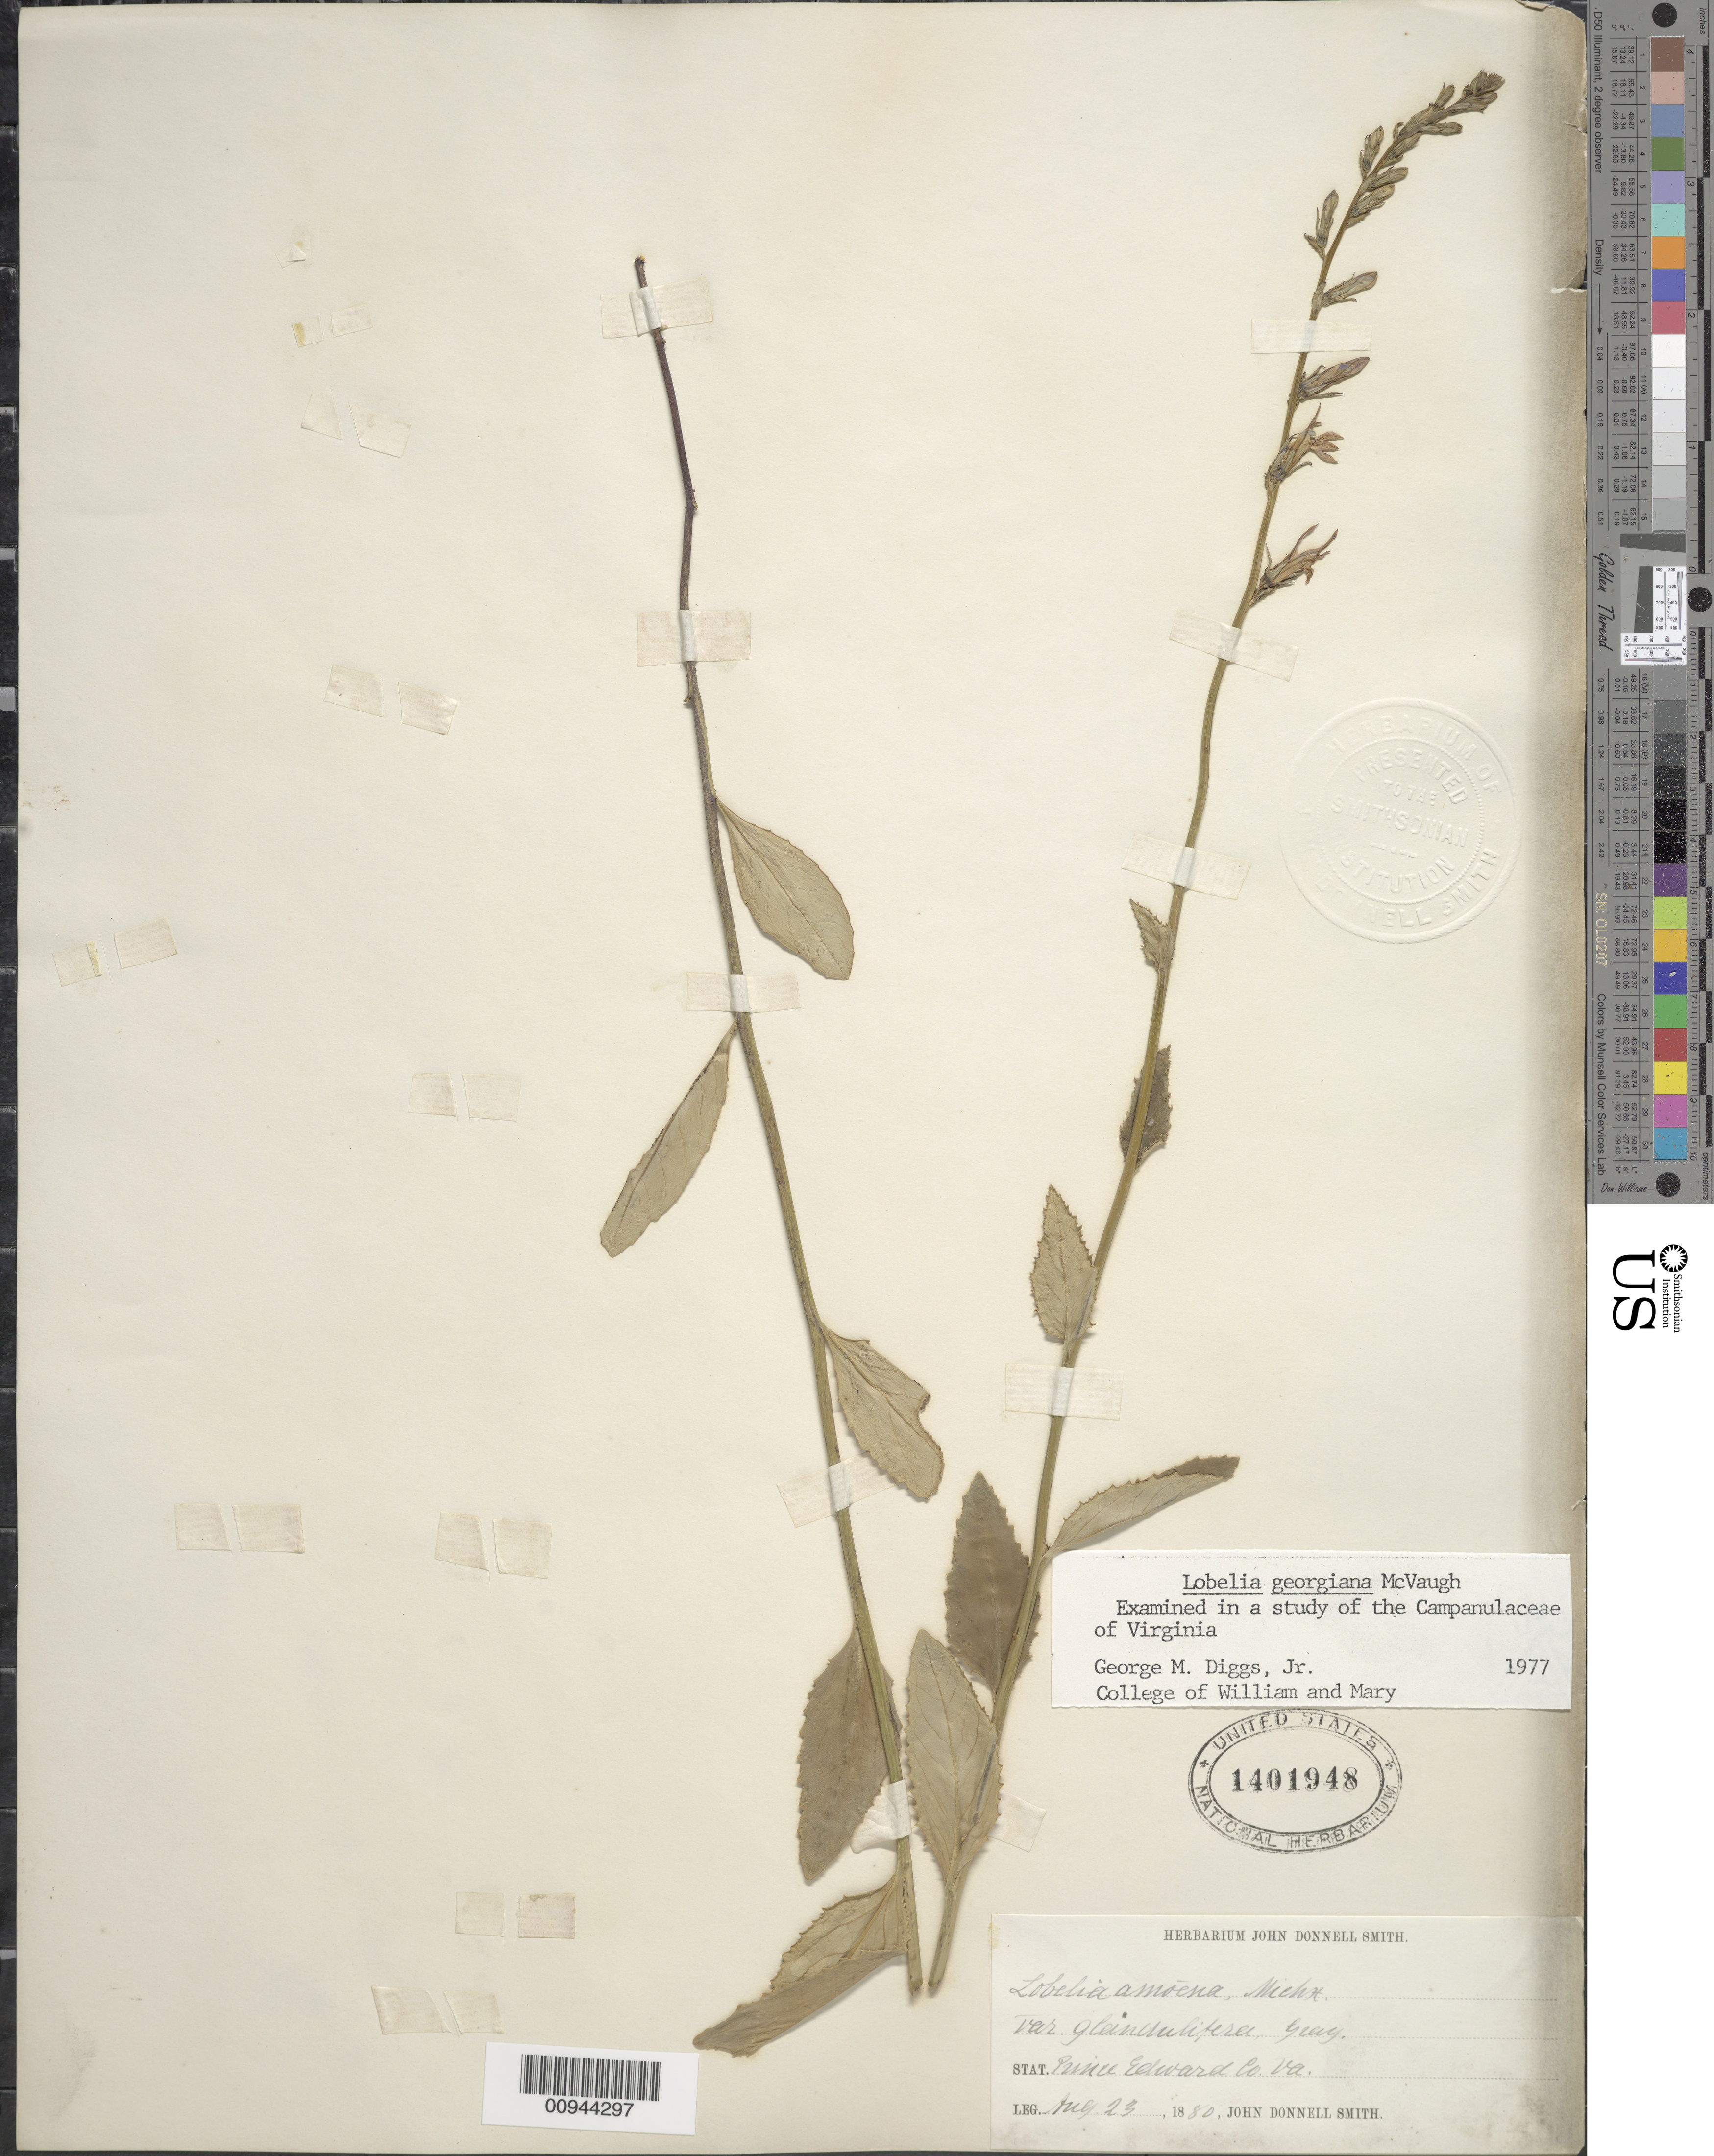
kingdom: Plantae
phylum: Tracheophyta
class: Magnoliopsida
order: Asterales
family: Campanulaceae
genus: Lobelia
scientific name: Lobelia georgiana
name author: McVaugh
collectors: J. Donnell Smith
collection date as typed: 23 Aug 1880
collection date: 1880-08-23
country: United States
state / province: Virginia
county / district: Prince Edward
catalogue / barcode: US 1401948